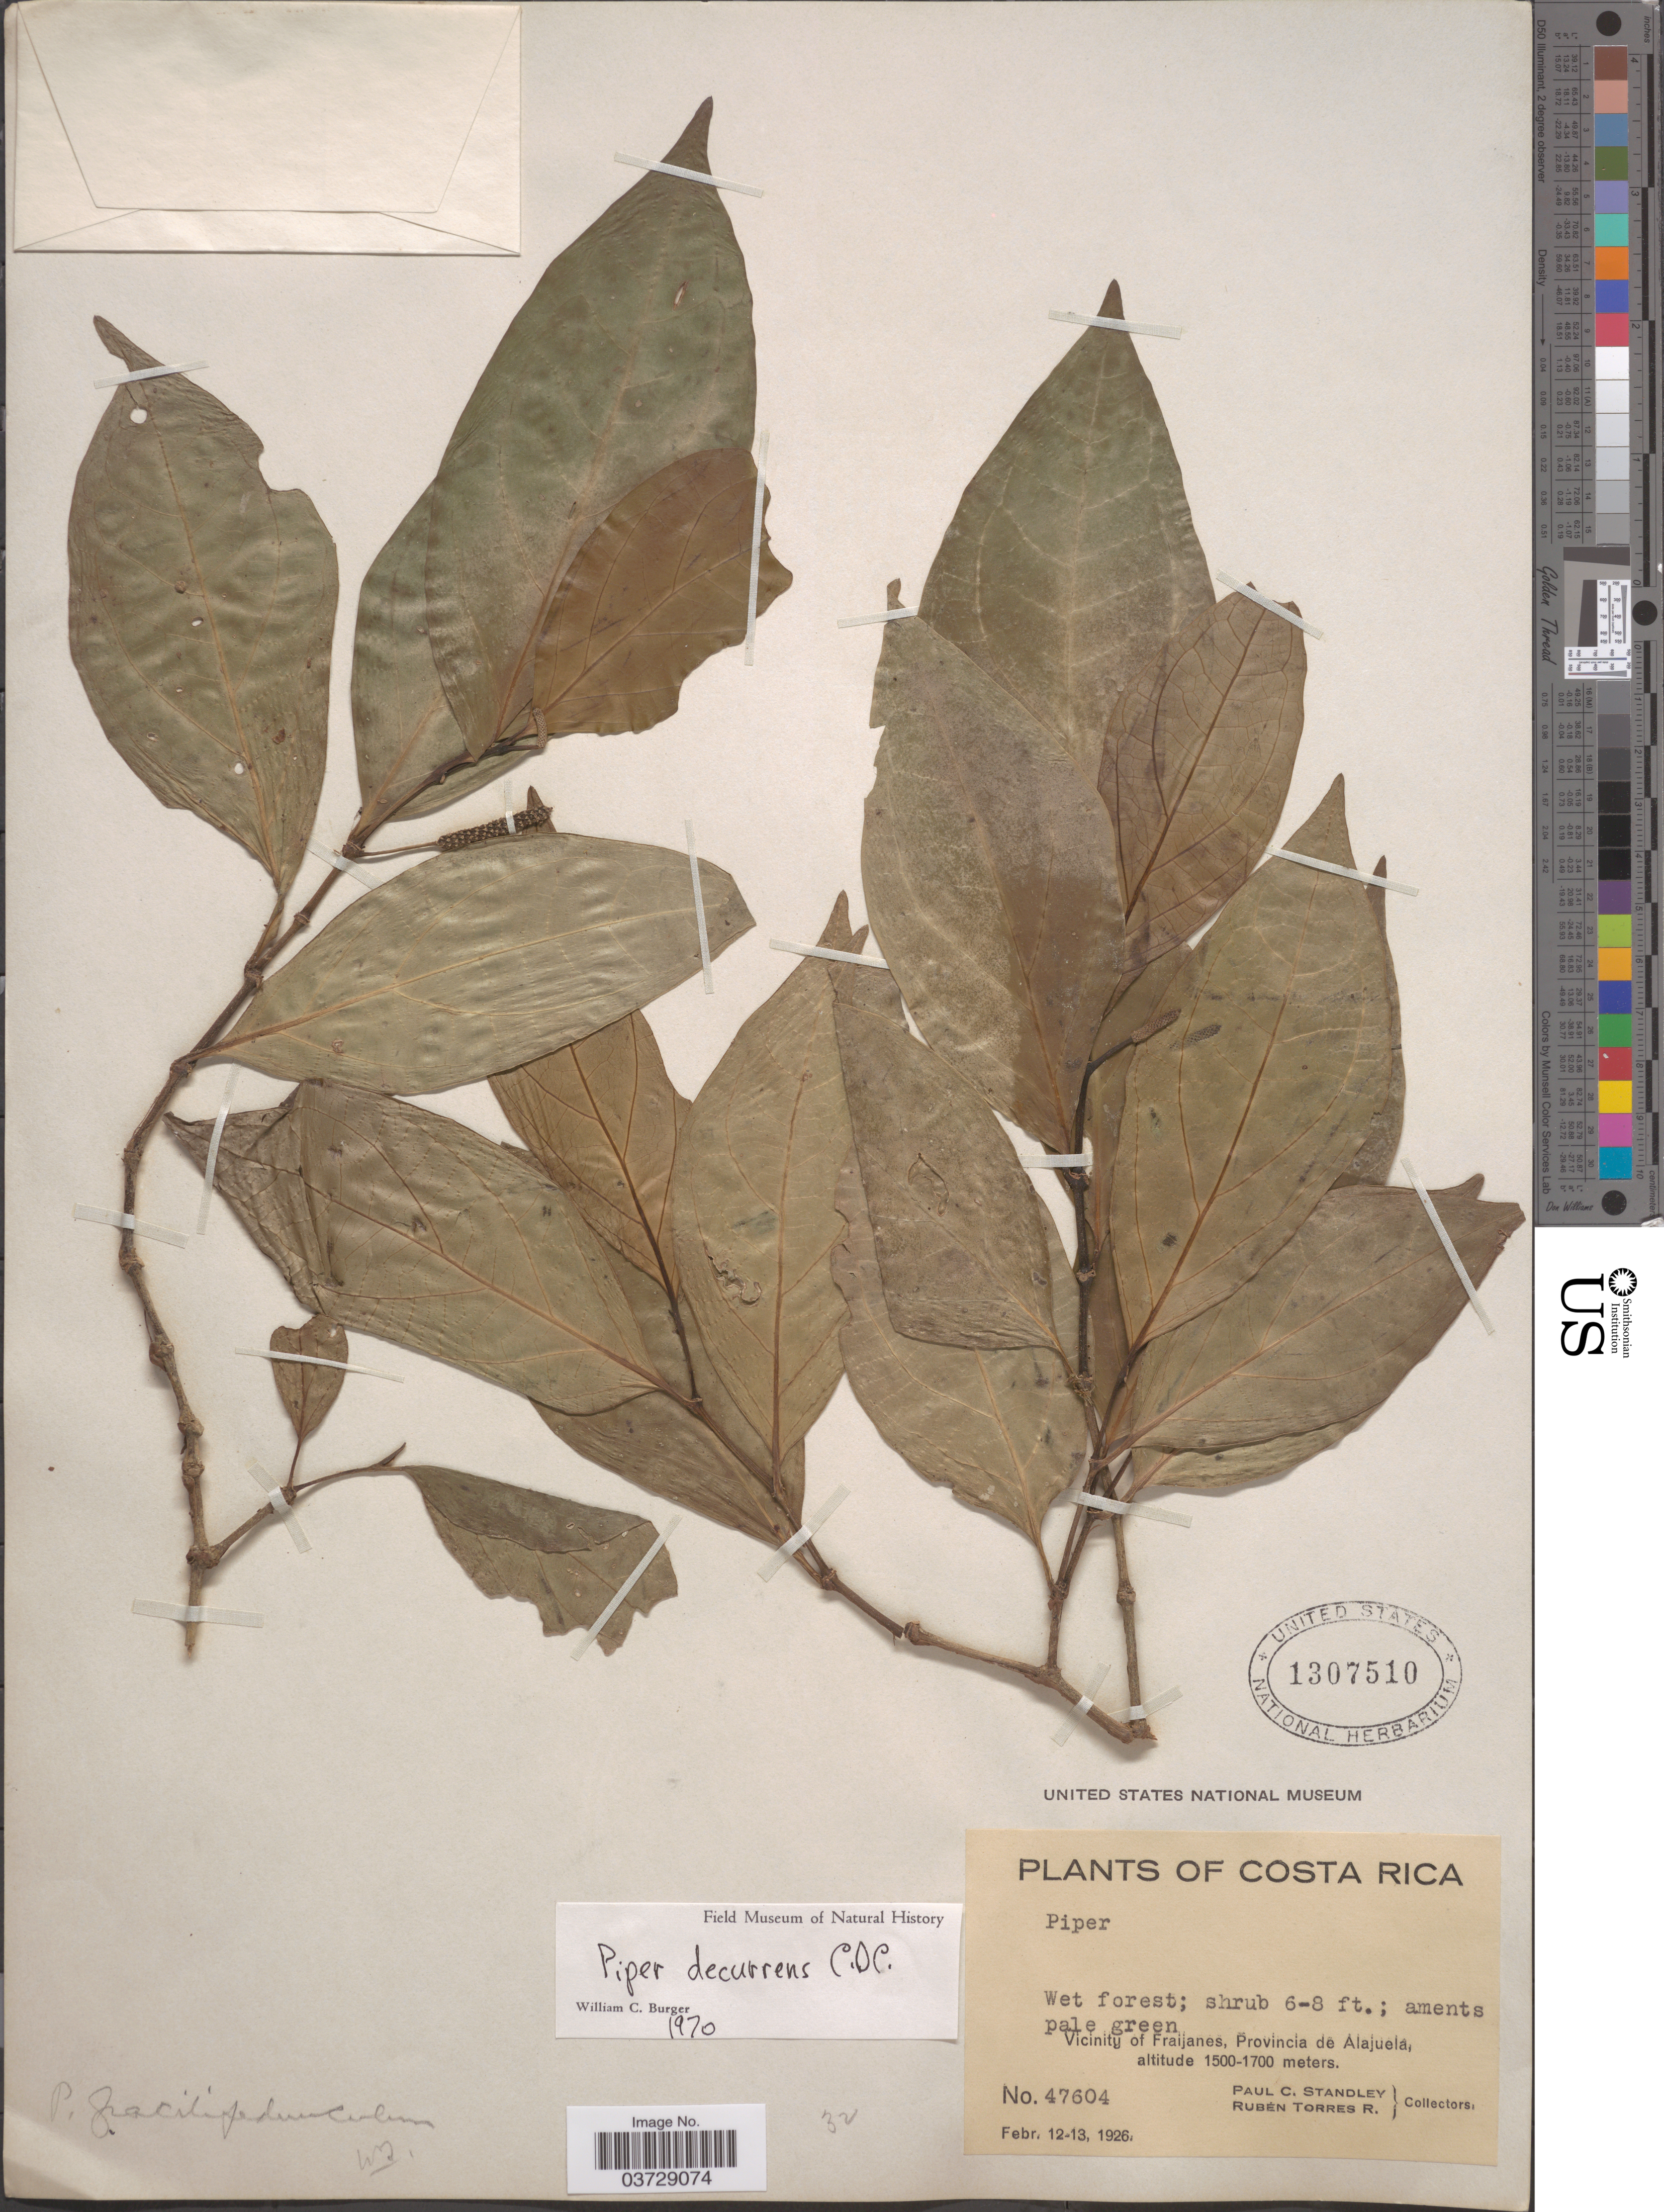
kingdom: Plantae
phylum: Tracheophyta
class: Magnoliopsida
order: Piperales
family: Piperaceae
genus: Piper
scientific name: Piper decurrens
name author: C. DC.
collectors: P. C. Standley & R. Torres Rojas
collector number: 47604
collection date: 1926-02-12/1926-02-13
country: Costa Rica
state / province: Alajuela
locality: Vicinity of Fraijanes.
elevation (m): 1500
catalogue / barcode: US 1307510